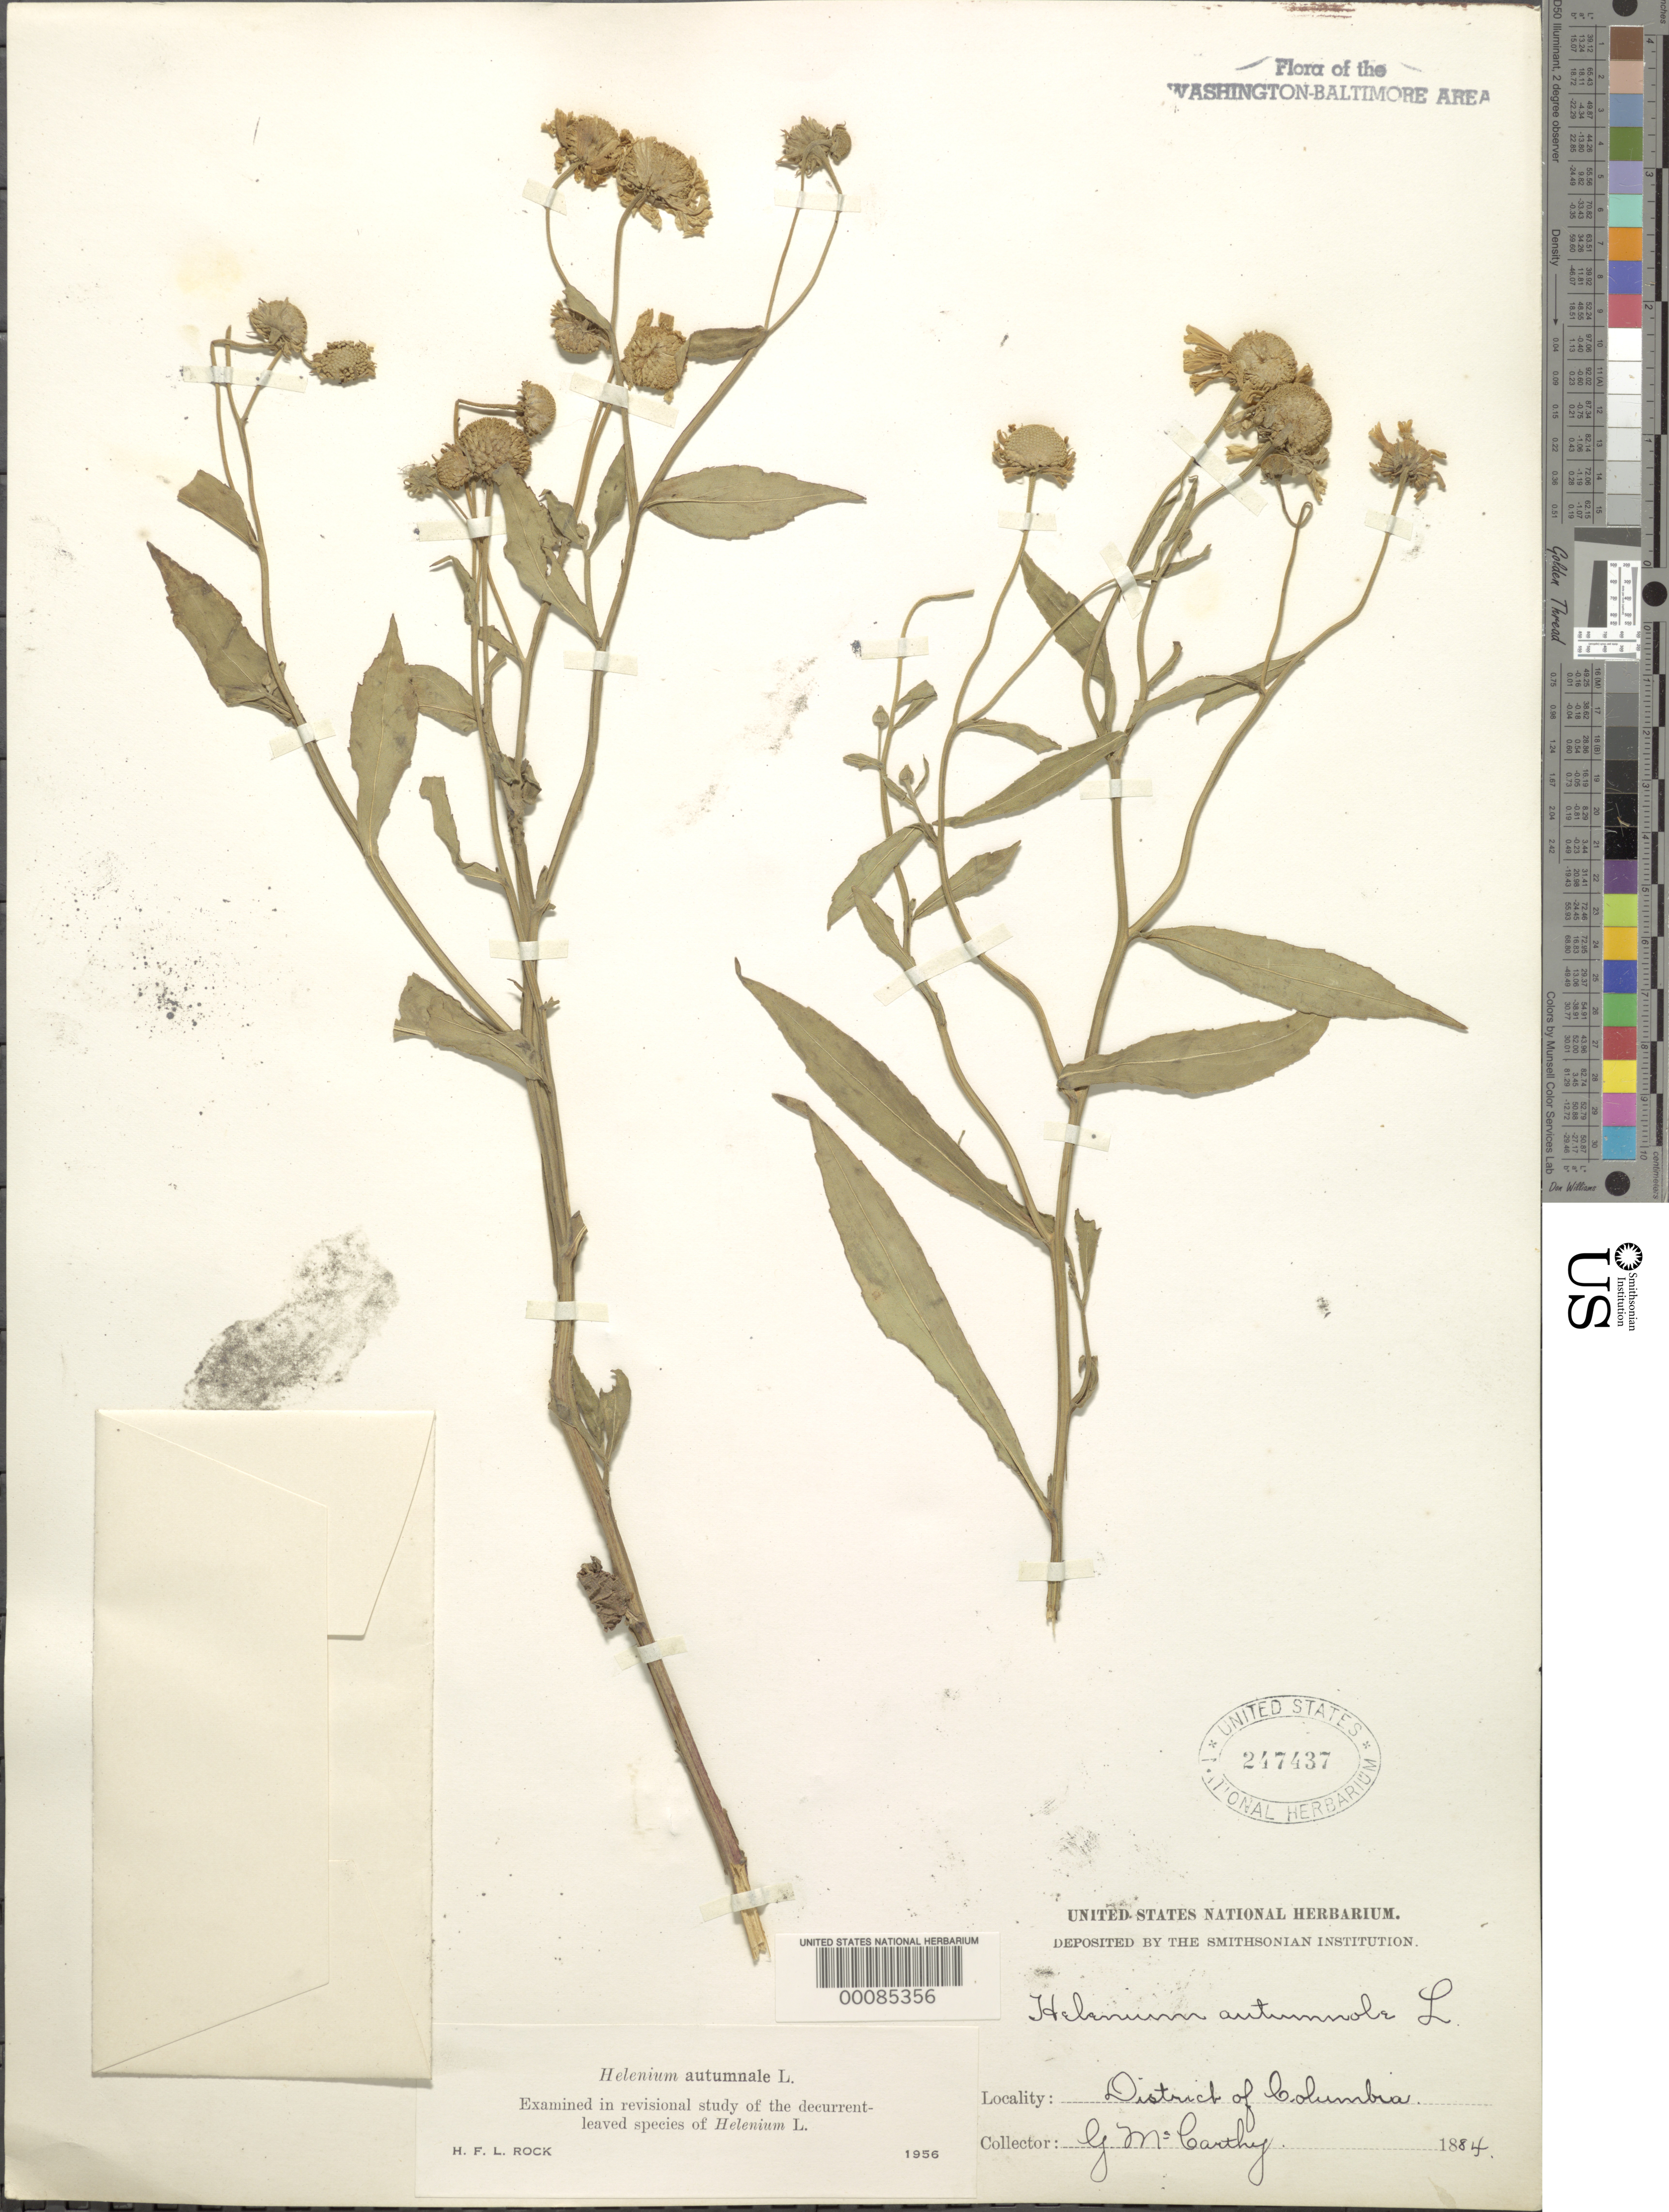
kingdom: Plantae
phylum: Tracheophyta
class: Magnoliopsida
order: Asterales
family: Asteraceae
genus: Helenium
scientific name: Helenium autumnale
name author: L.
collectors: G. McCarthy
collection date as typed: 1884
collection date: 1884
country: United States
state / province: District of Columbia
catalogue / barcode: US 247437